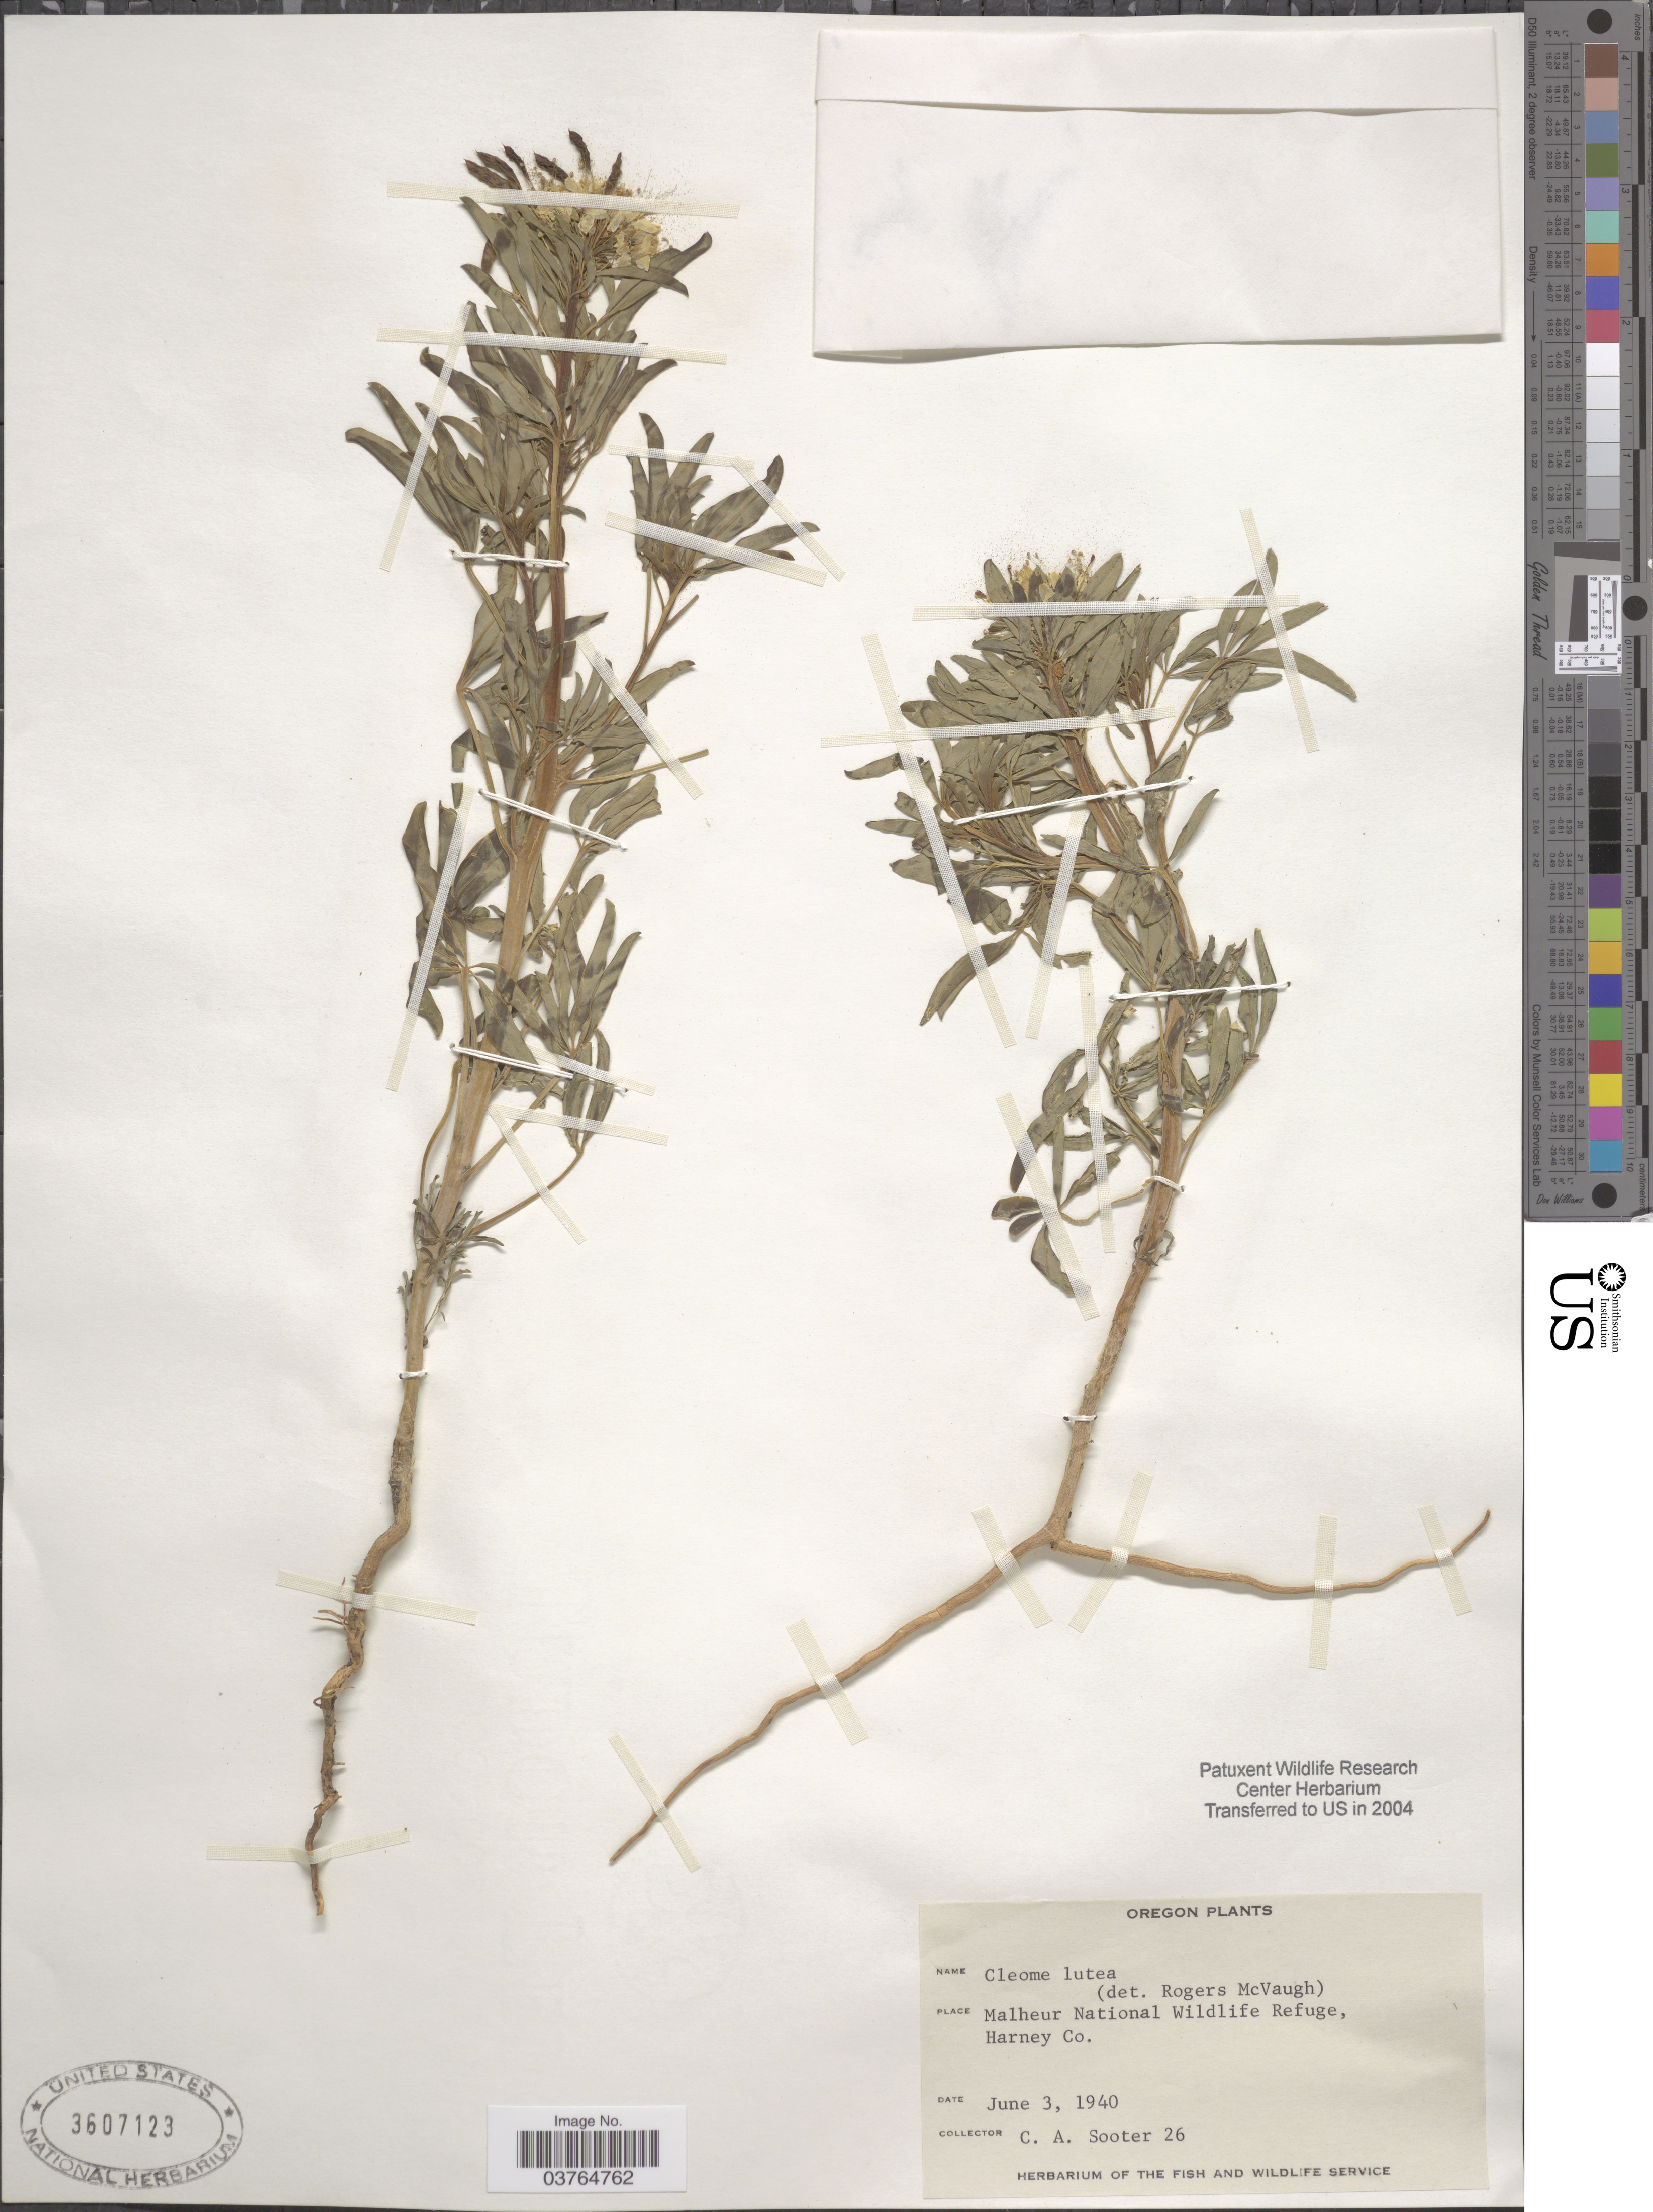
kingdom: Plantae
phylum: Tracheophyta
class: Magnoliopsida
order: Brassicales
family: Cleomaceae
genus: Cleomella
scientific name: Cleomella lutea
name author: (Hook.) Roalson & J.C. Hall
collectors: C. Sooter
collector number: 26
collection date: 1940-06-03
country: United States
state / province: Oregon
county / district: Harney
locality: Malheur National Wildlife Refuge, Harney Co.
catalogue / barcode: US 3607123